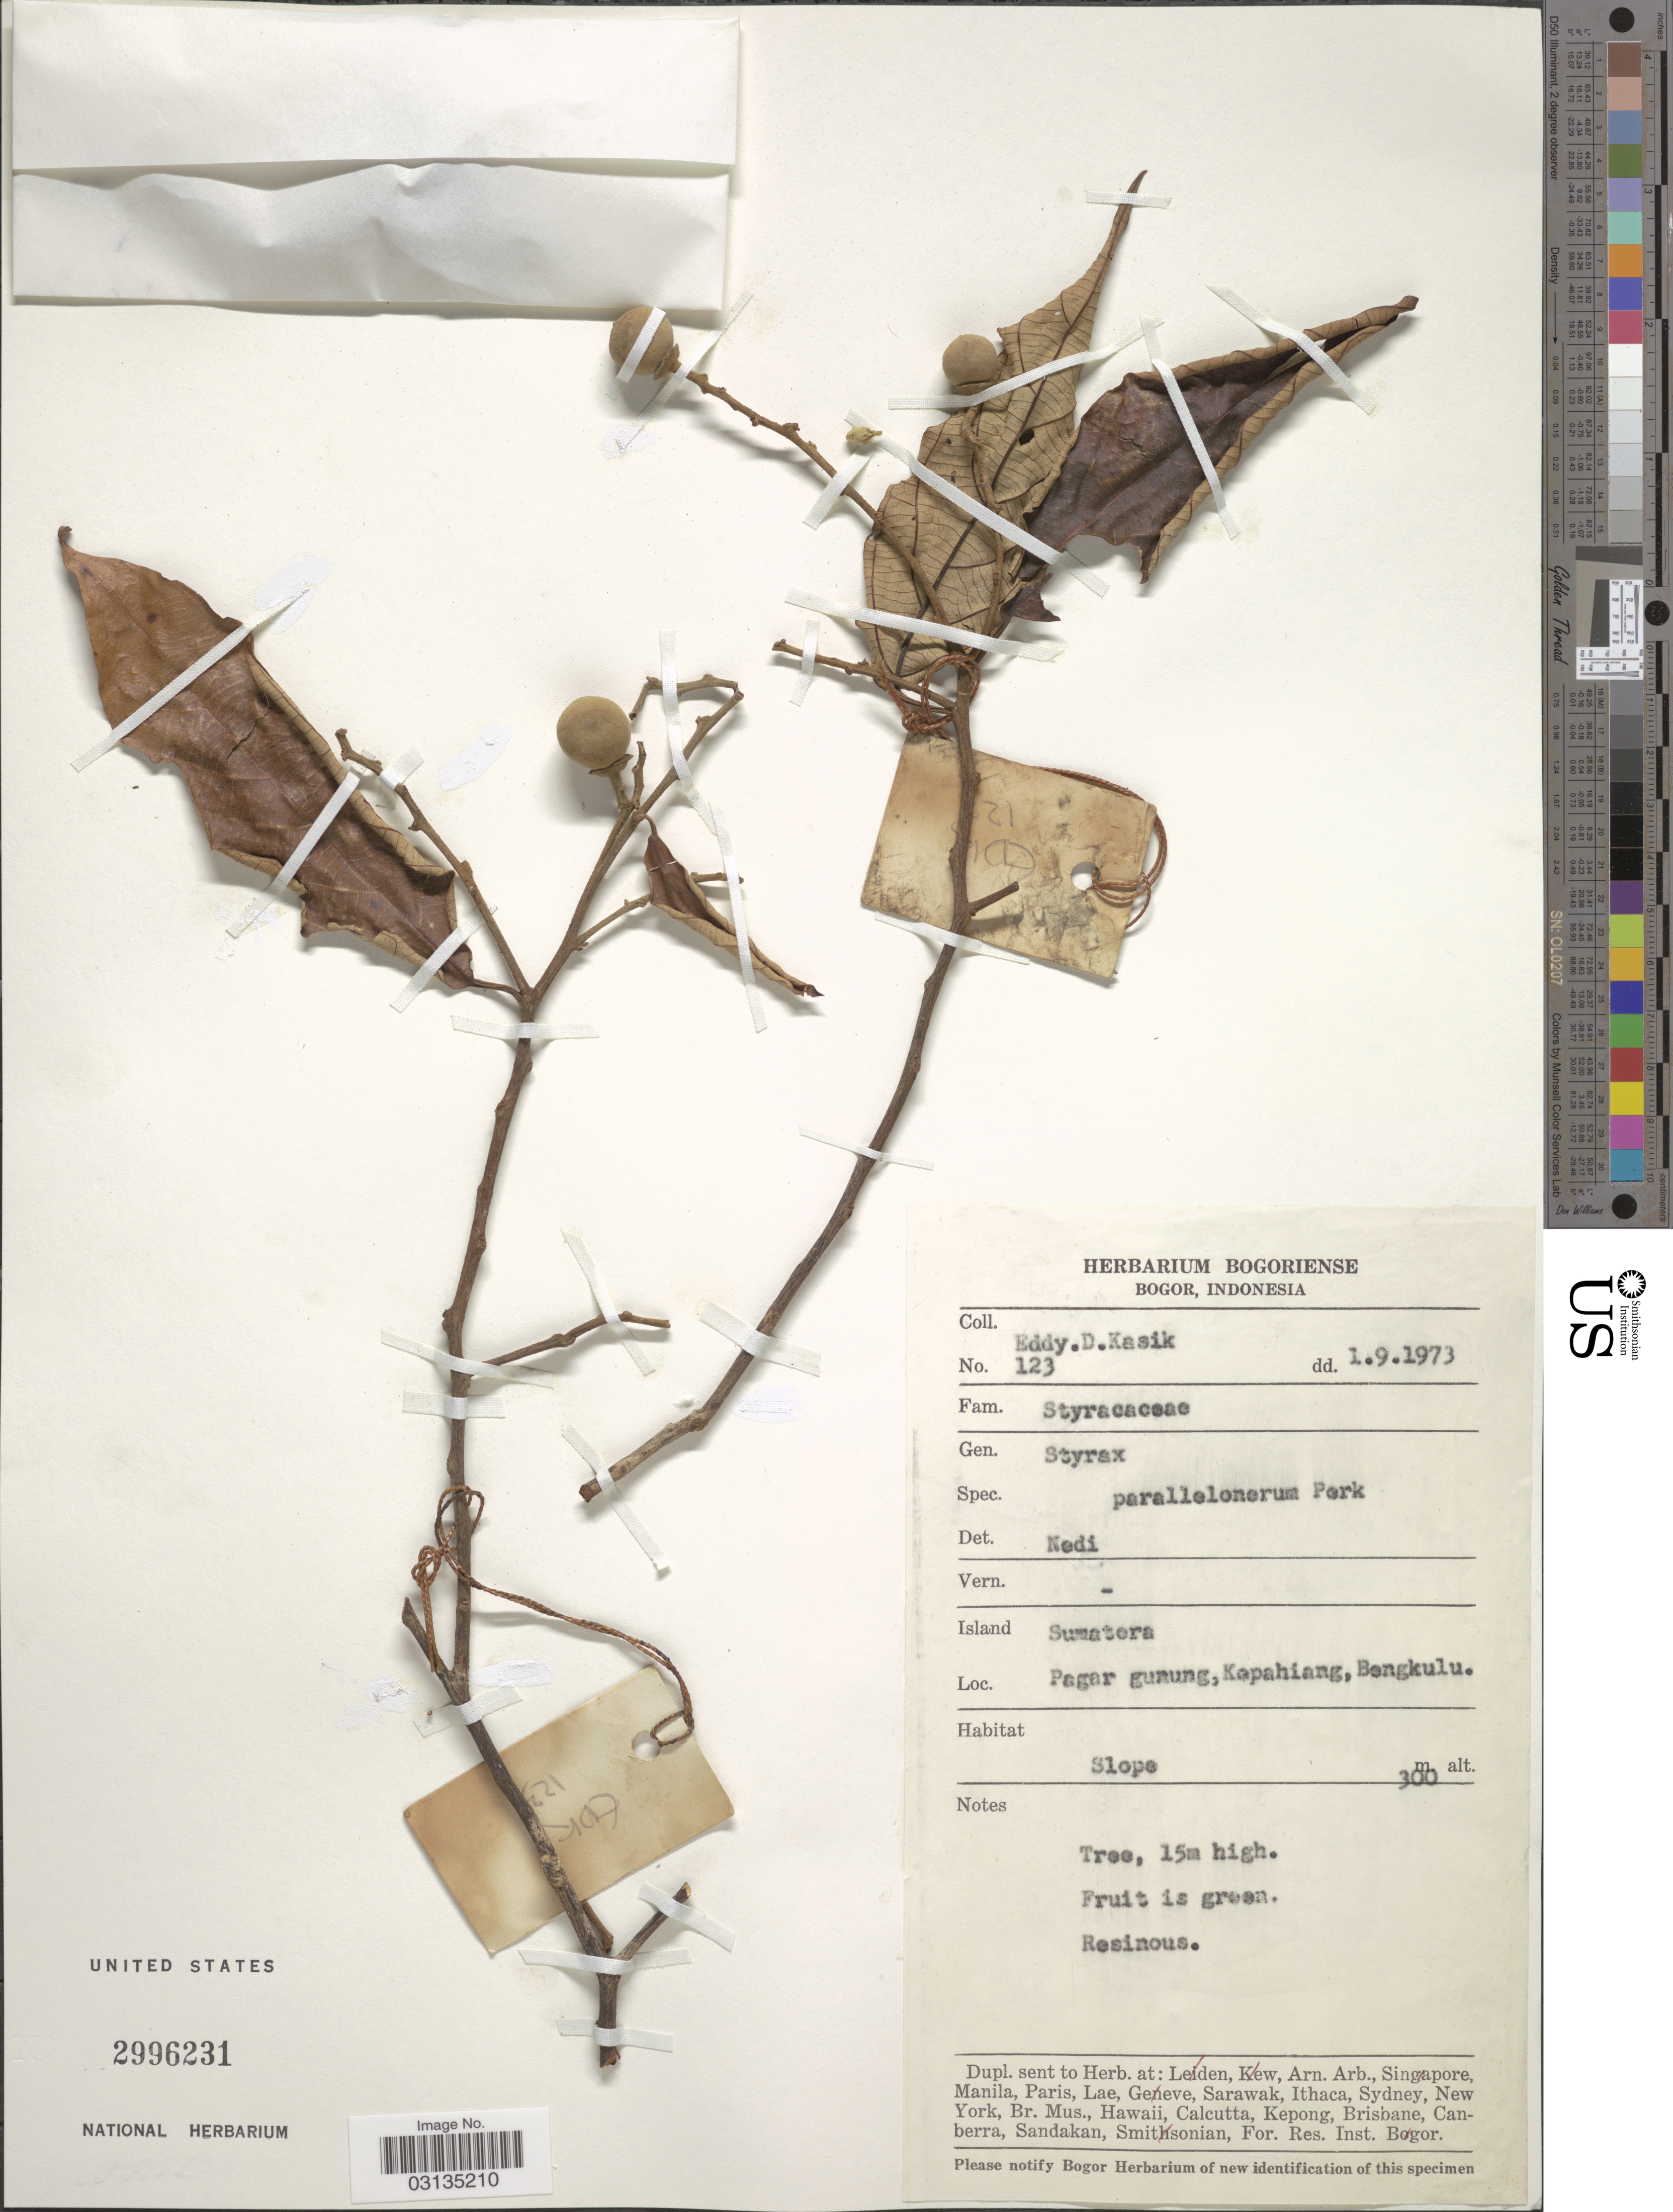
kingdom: Plantae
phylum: Tracheophyta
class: Magnoliopsida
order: Ericales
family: Styracaceae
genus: Styrax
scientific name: Styrax paralleloneurus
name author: Perkins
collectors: E. Kasik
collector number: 123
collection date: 1973-09-01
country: Indonesia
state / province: Sumatra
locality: Pagar gunung, Kepahiang, Bengkulu.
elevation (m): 300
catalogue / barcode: US 2996231